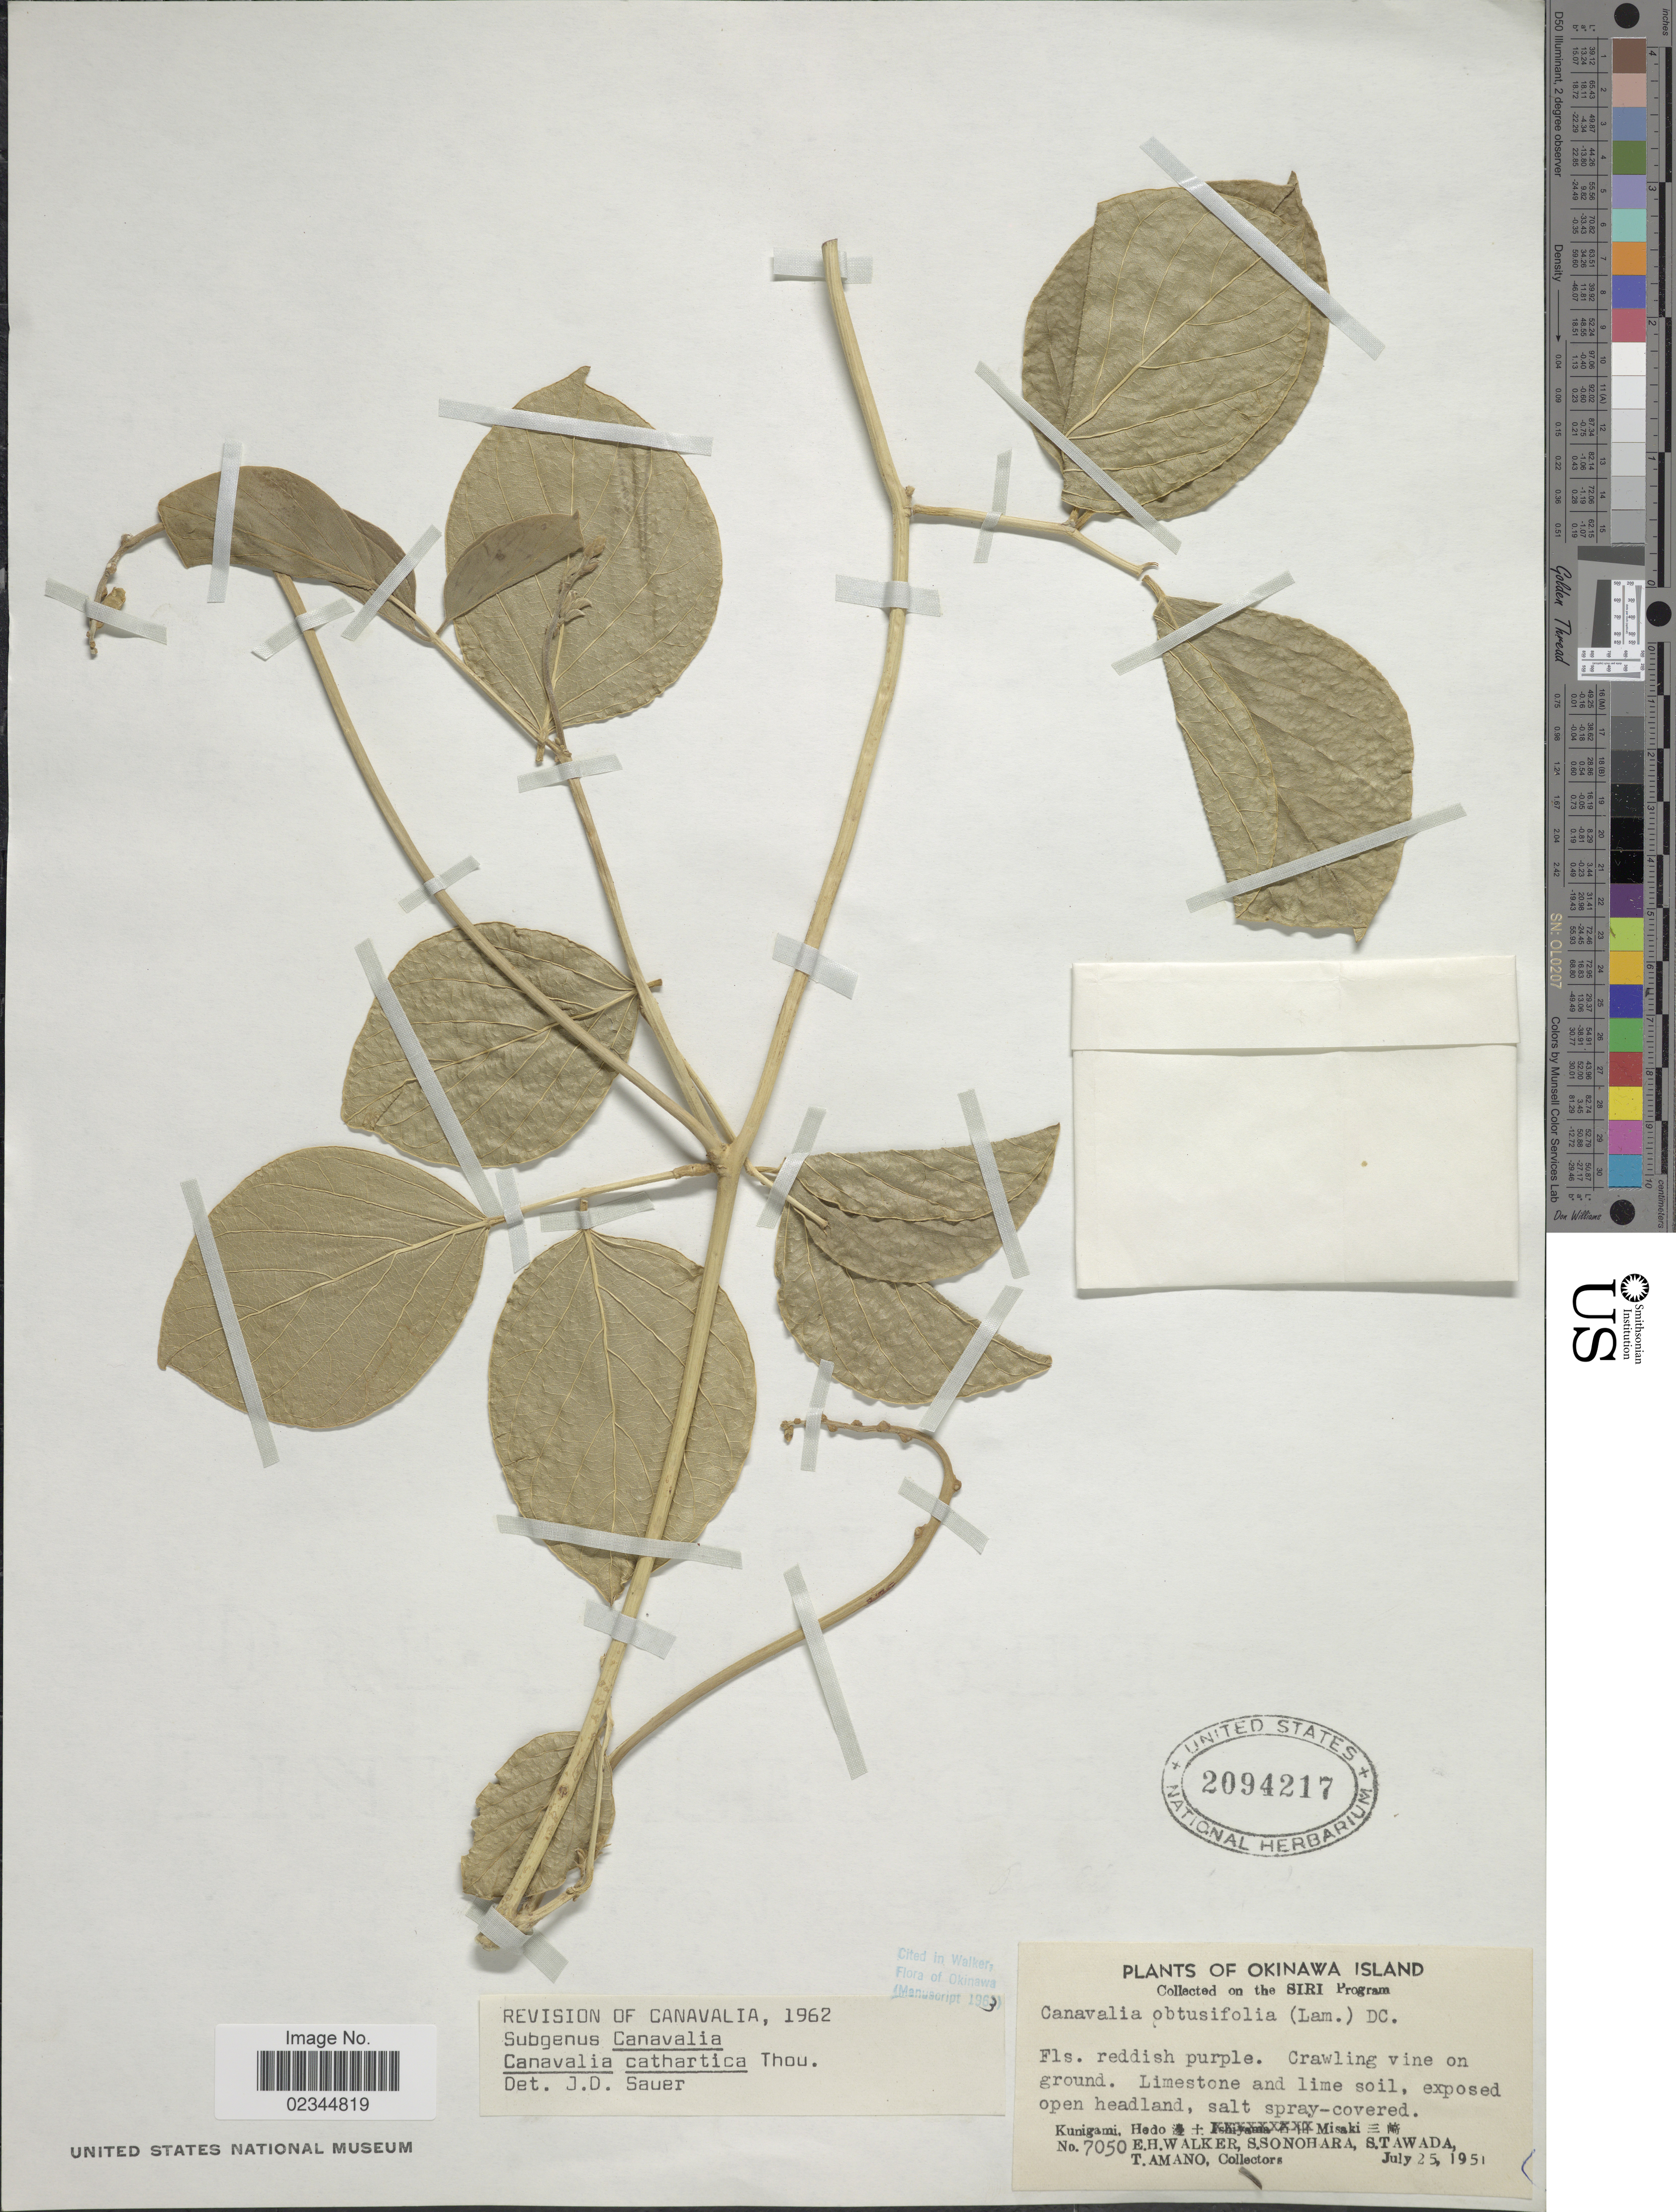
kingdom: Plantae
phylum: Tracheophyta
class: Magnoliopsida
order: Fabales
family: Fabaceae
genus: Canavalia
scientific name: Canavalia cathartica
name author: Thouars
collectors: E. H. Walker, S. Sonohara, S. Tawada & T. Amano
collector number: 7050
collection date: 1951-07-25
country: Japan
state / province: Okinawa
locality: Okinawa Island. Kunigami, Hedo + Misaki.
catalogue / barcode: US 2094217